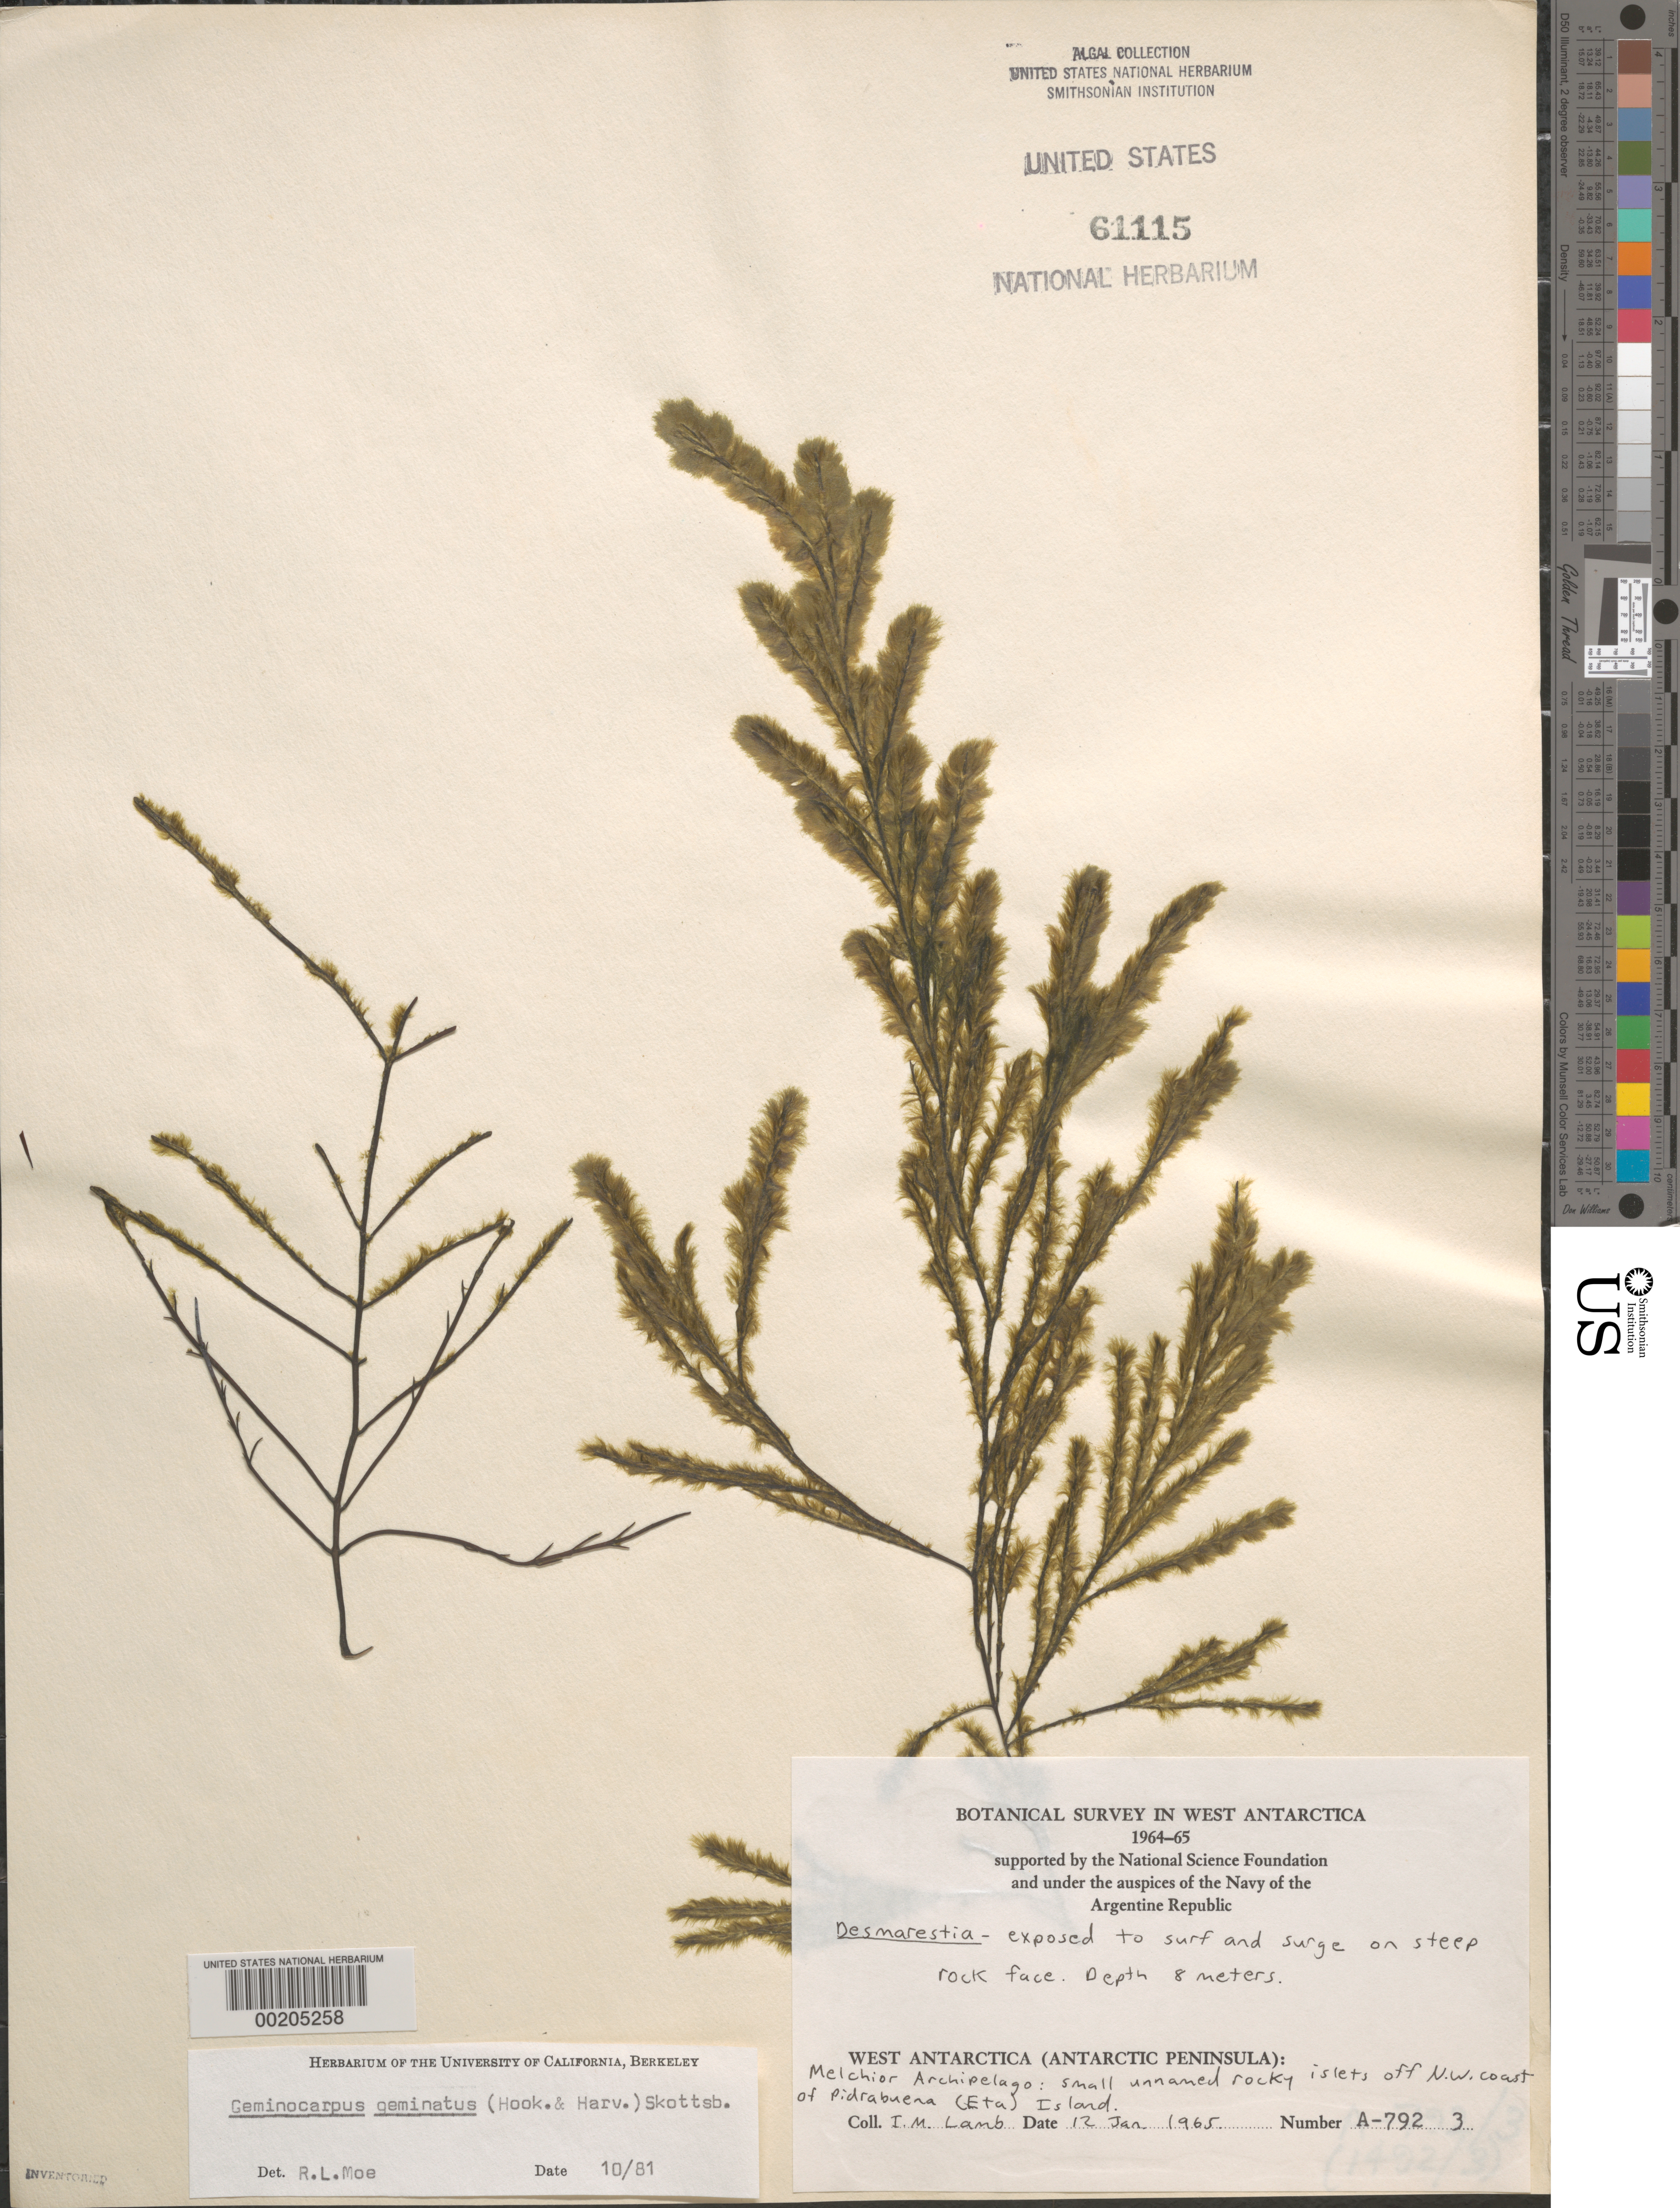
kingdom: Chromista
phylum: Ochrophyta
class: Phaeophyceae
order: Ectocarpales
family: Acinetosporaceae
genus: Geminocarpus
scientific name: Geminocarpus geminatus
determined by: Moe, R. L.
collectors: I. M. Lamb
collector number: A-792-3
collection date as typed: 12 Jan 1965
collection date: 1965-01-12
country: Antarctica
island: Melchior Islands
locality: Rocky Islets off Eta Island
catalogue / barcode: US 61115